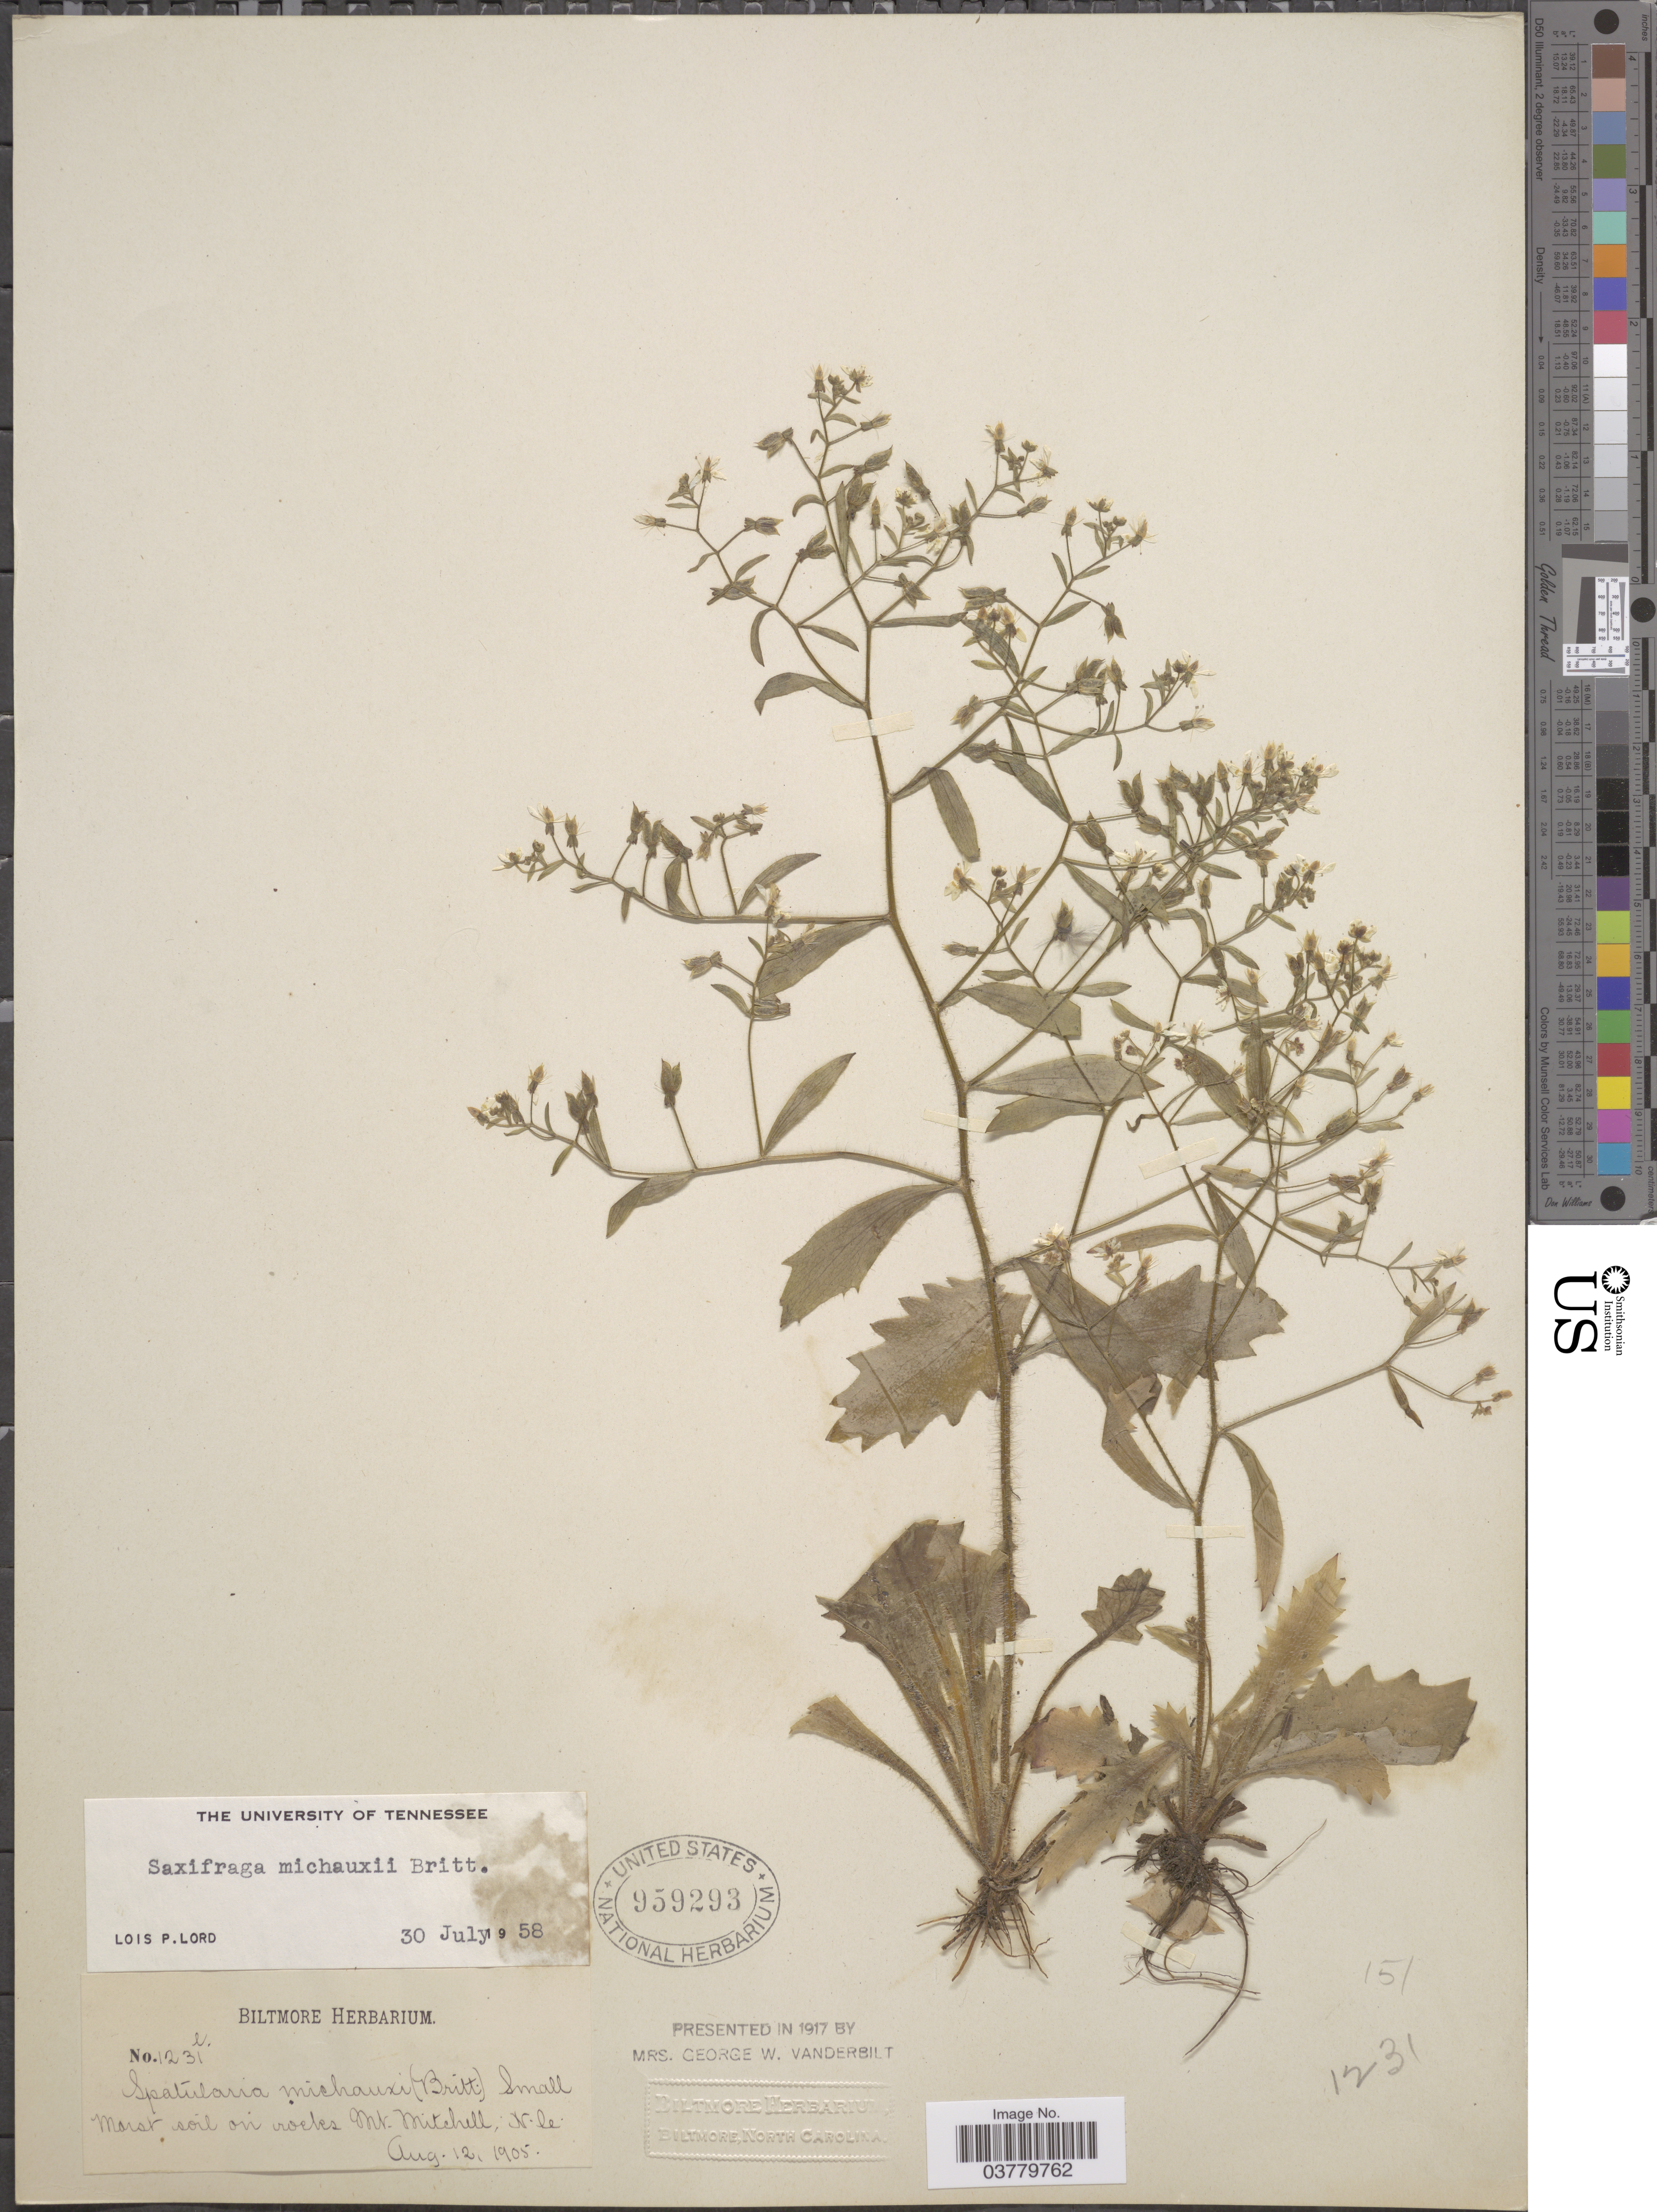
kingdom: Plantae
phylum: Tracheophyta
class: Magnoliopsida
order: Saxifragales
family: Saxifragaceae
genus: Micranthes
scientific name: Micranthes petiolaris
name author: (Raf.) Bush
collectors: ex herb. Biltmore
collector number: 1231l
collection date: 1905-08-12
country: United States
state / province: North Carolina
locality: On rocks Mt. Mitchell.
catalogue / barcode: US 959293